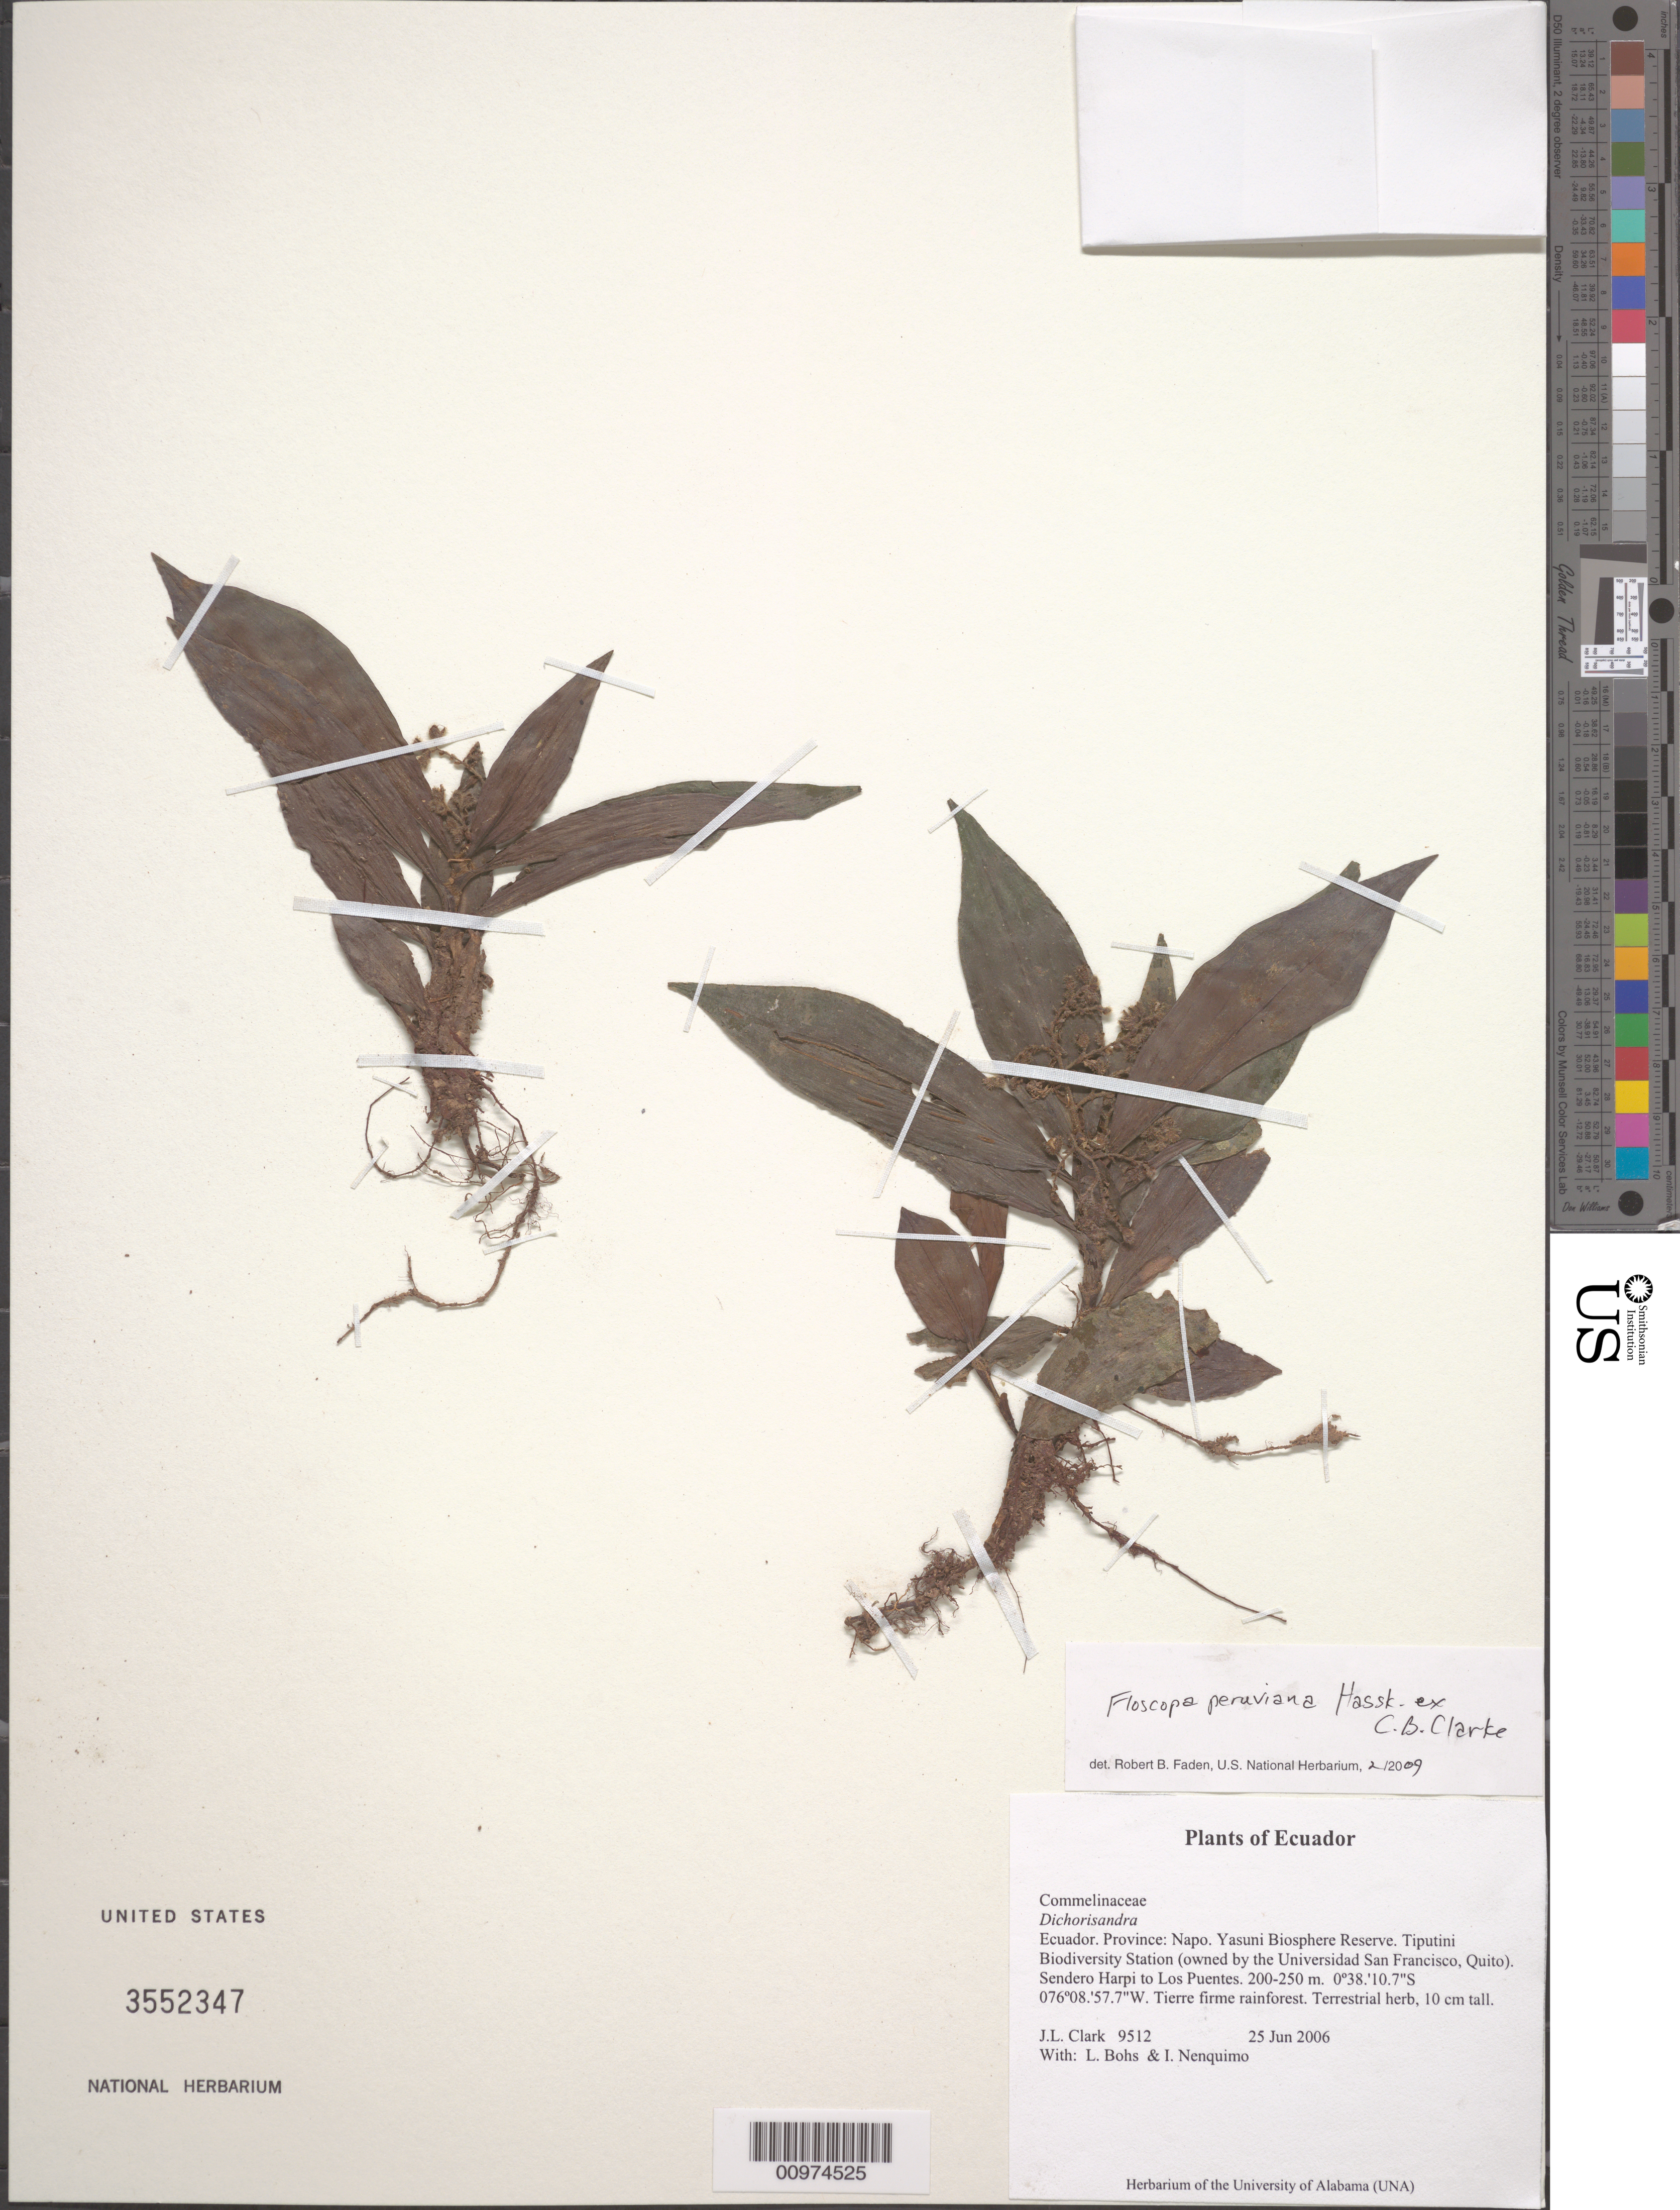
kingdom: Plantae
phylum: Tracheophyta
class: Liliopsida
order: Commelinales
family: Commelinaceae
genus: Floscopa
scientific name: Floscopa peruviana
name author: Hassk. ex C.B. Clarke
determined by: Faden, Robert B., (US), Smithsonian Institution - National Museum of Natural History (UNITED STATES)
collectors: J. L. Clark et al.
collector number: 9512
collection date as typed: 25 Jun 2006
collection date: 2006-06-25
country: Ecuador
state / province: Napo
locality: Yasuni Biosphere Reserve.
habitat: Tierre firme rainforest.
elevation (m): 200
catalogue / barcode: US 3552347